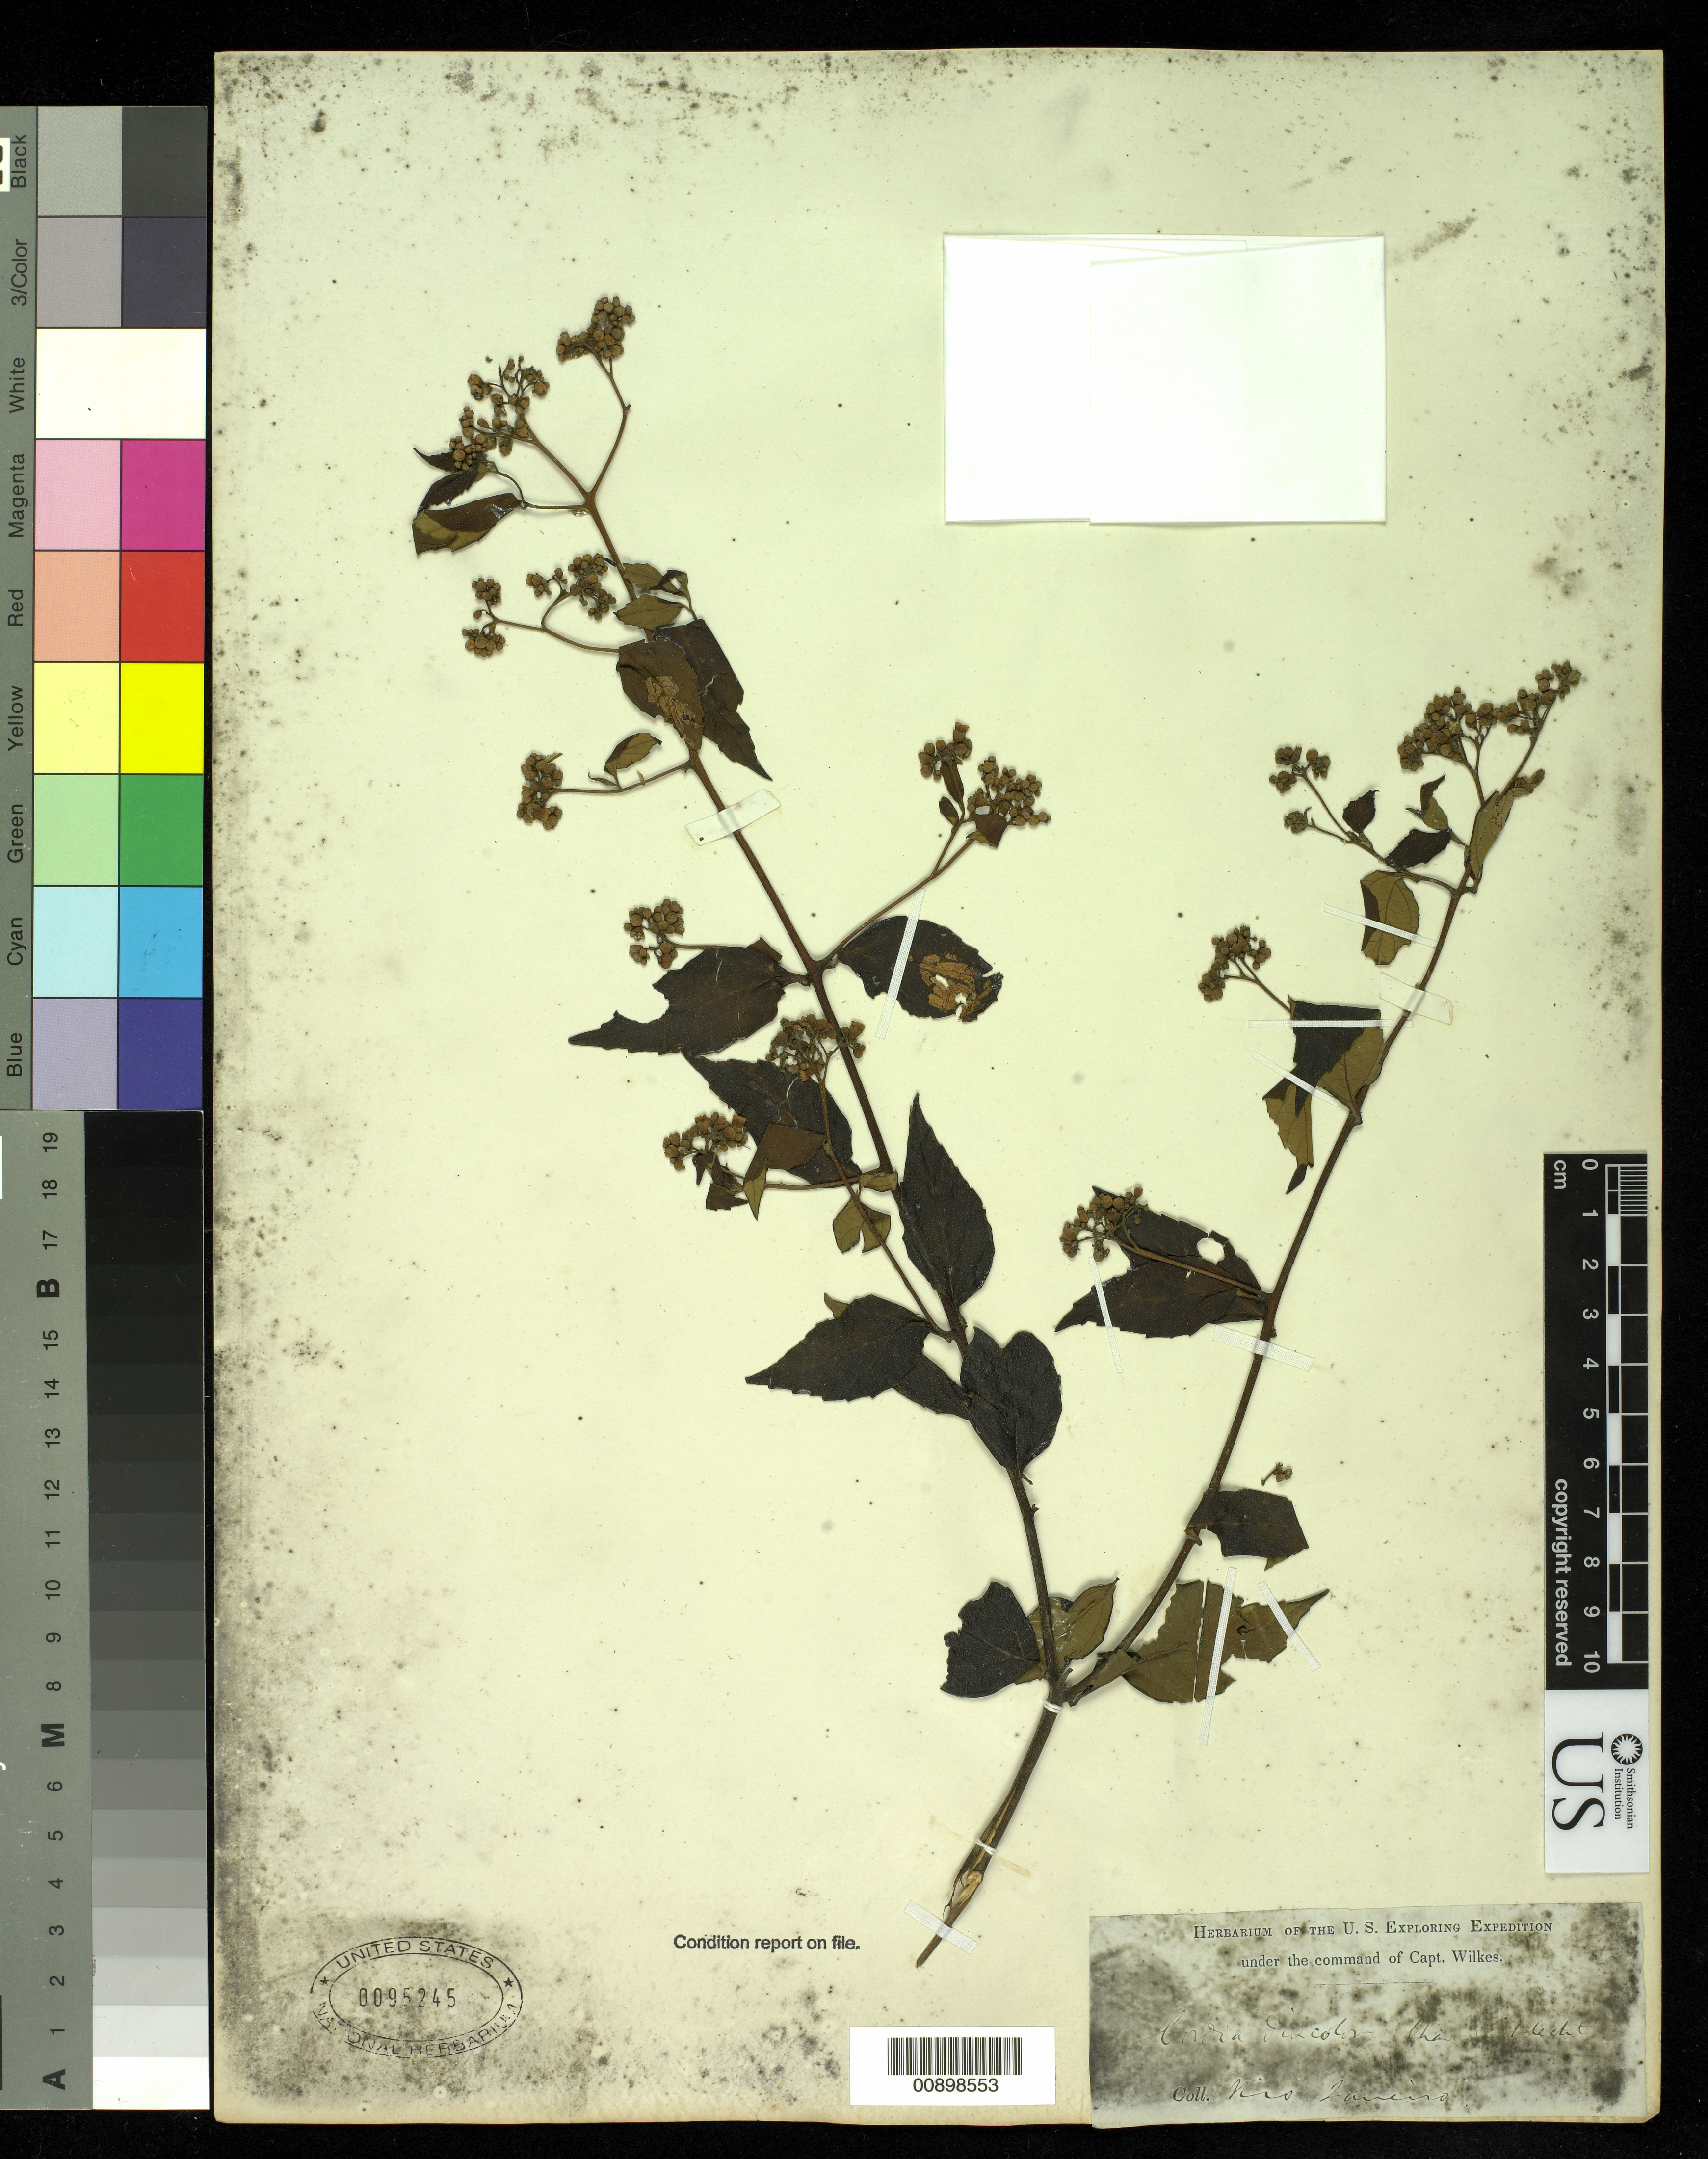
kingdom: Plantae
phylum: Tracheophyta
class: Magnoliopsida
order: Boraginales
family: Cordiaceae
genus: Varronia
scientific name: Varronia polycephala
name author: Lam.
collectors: Wilkes Explor. Exped.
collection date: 1838/1842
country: Brazil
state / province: Rio de Janeiro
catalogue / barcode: US 95245